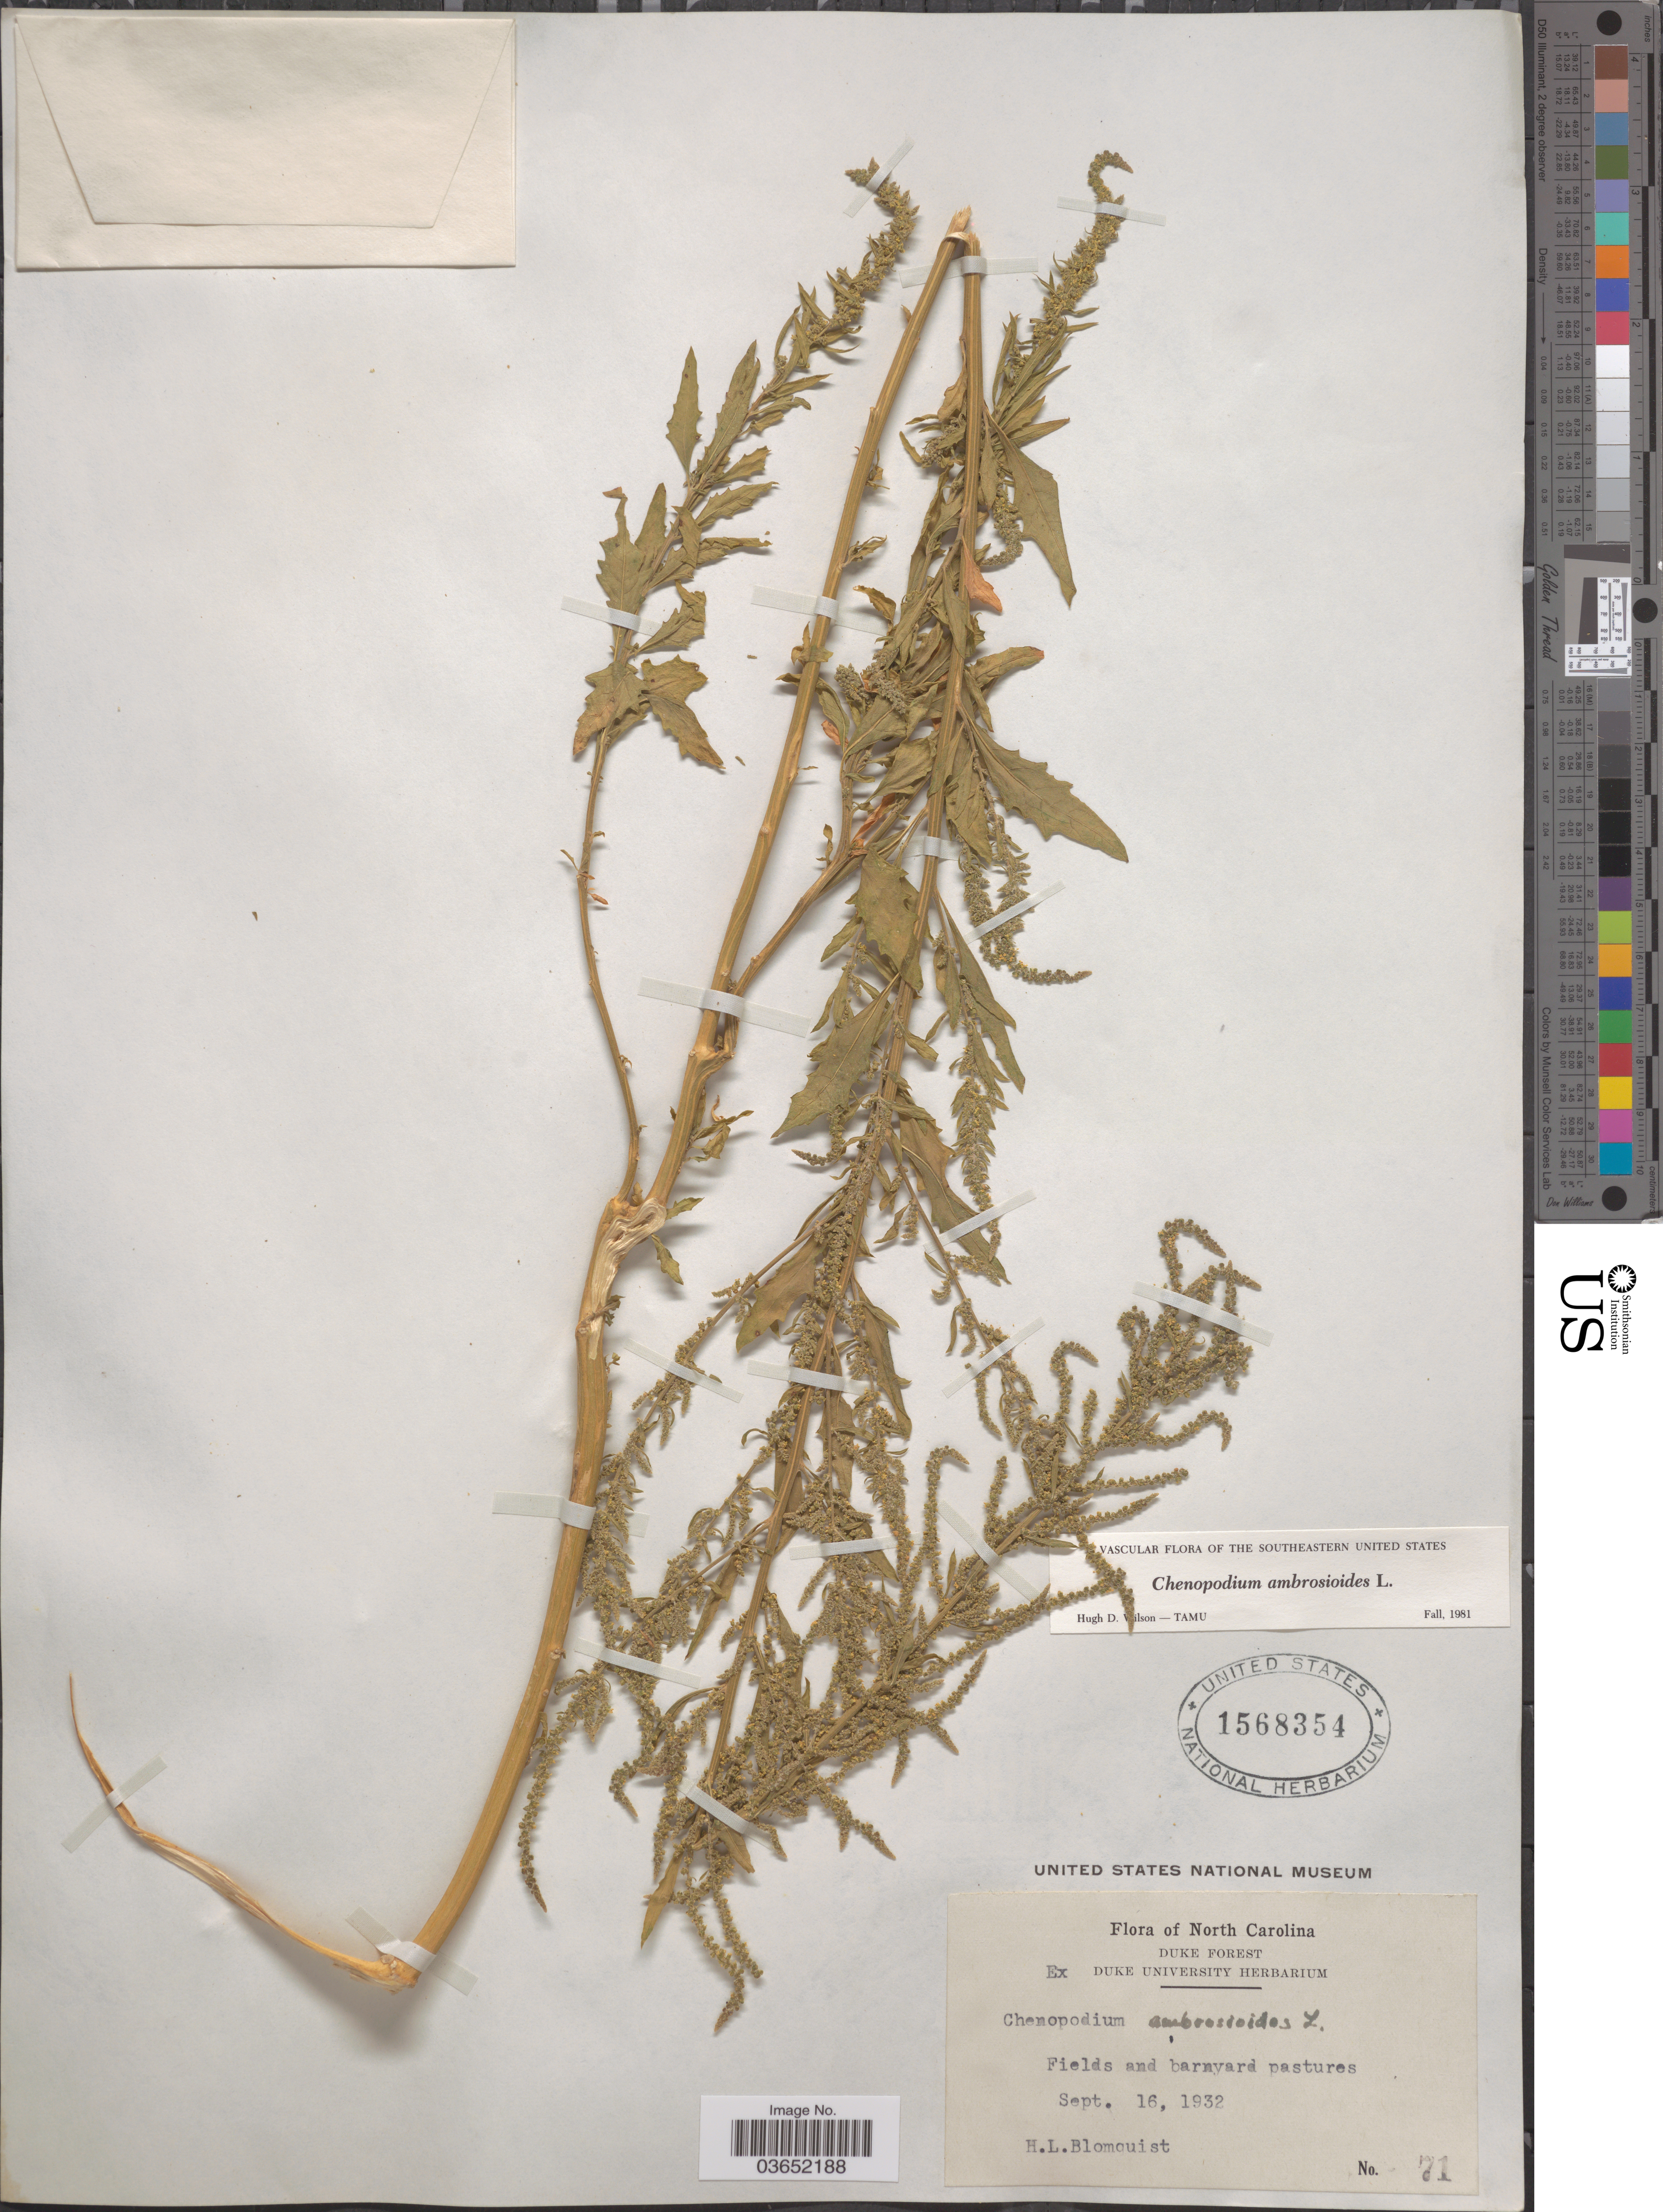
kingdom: Plantae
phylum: Tracheophyta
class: Magnoliopsida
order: Caryophyllales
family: Amaranthaceae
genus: Chenopodium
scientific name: Chenopodium ambrosioides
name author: L.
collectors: H. Blomquist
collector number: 71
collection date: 1932-09-16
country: United States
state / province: North Carolina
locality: Duke Forest.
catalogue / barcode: US 1568354